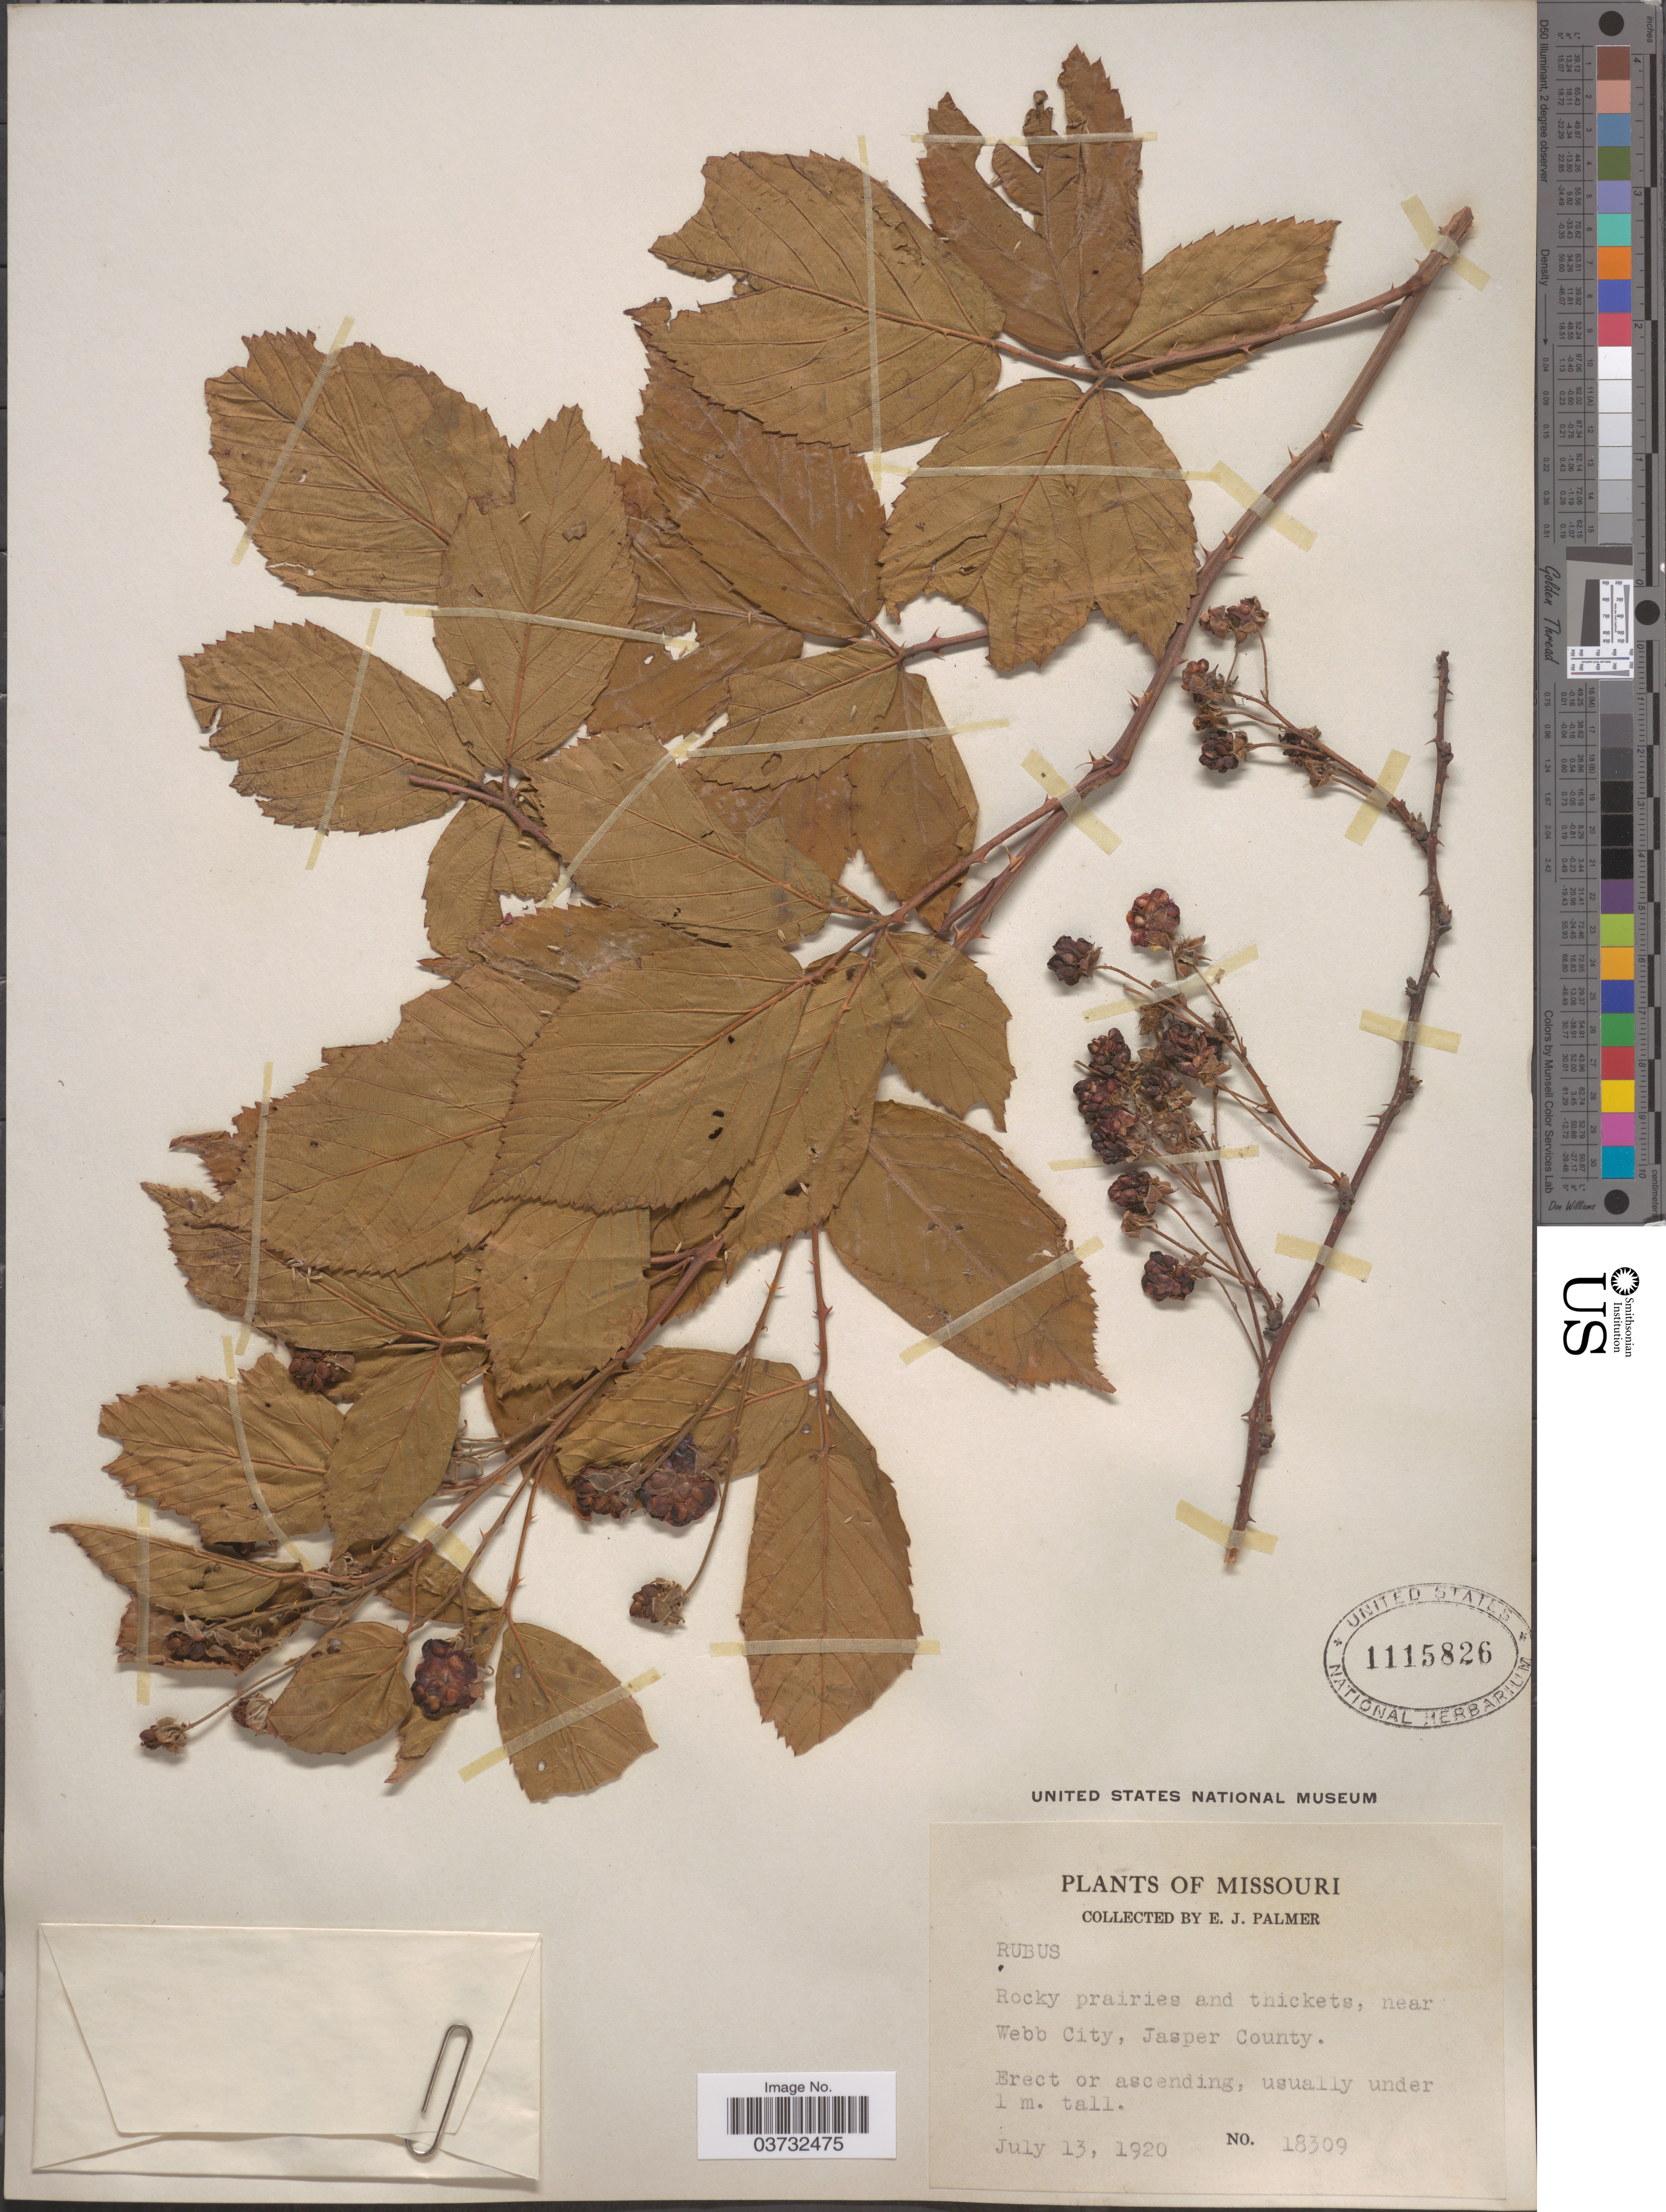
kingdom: Plantae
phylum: Tracheophyta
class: Magnoliopsida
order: Rosales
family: Rosaceae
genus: Rubus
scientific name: Rubus sp.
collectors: E. J. Palmer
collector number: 18309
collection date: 1920-07-13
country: United States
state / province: Missouri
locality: Rocky prairies and thickets, near Webb City, Jasper County.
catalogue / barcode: US 1115826